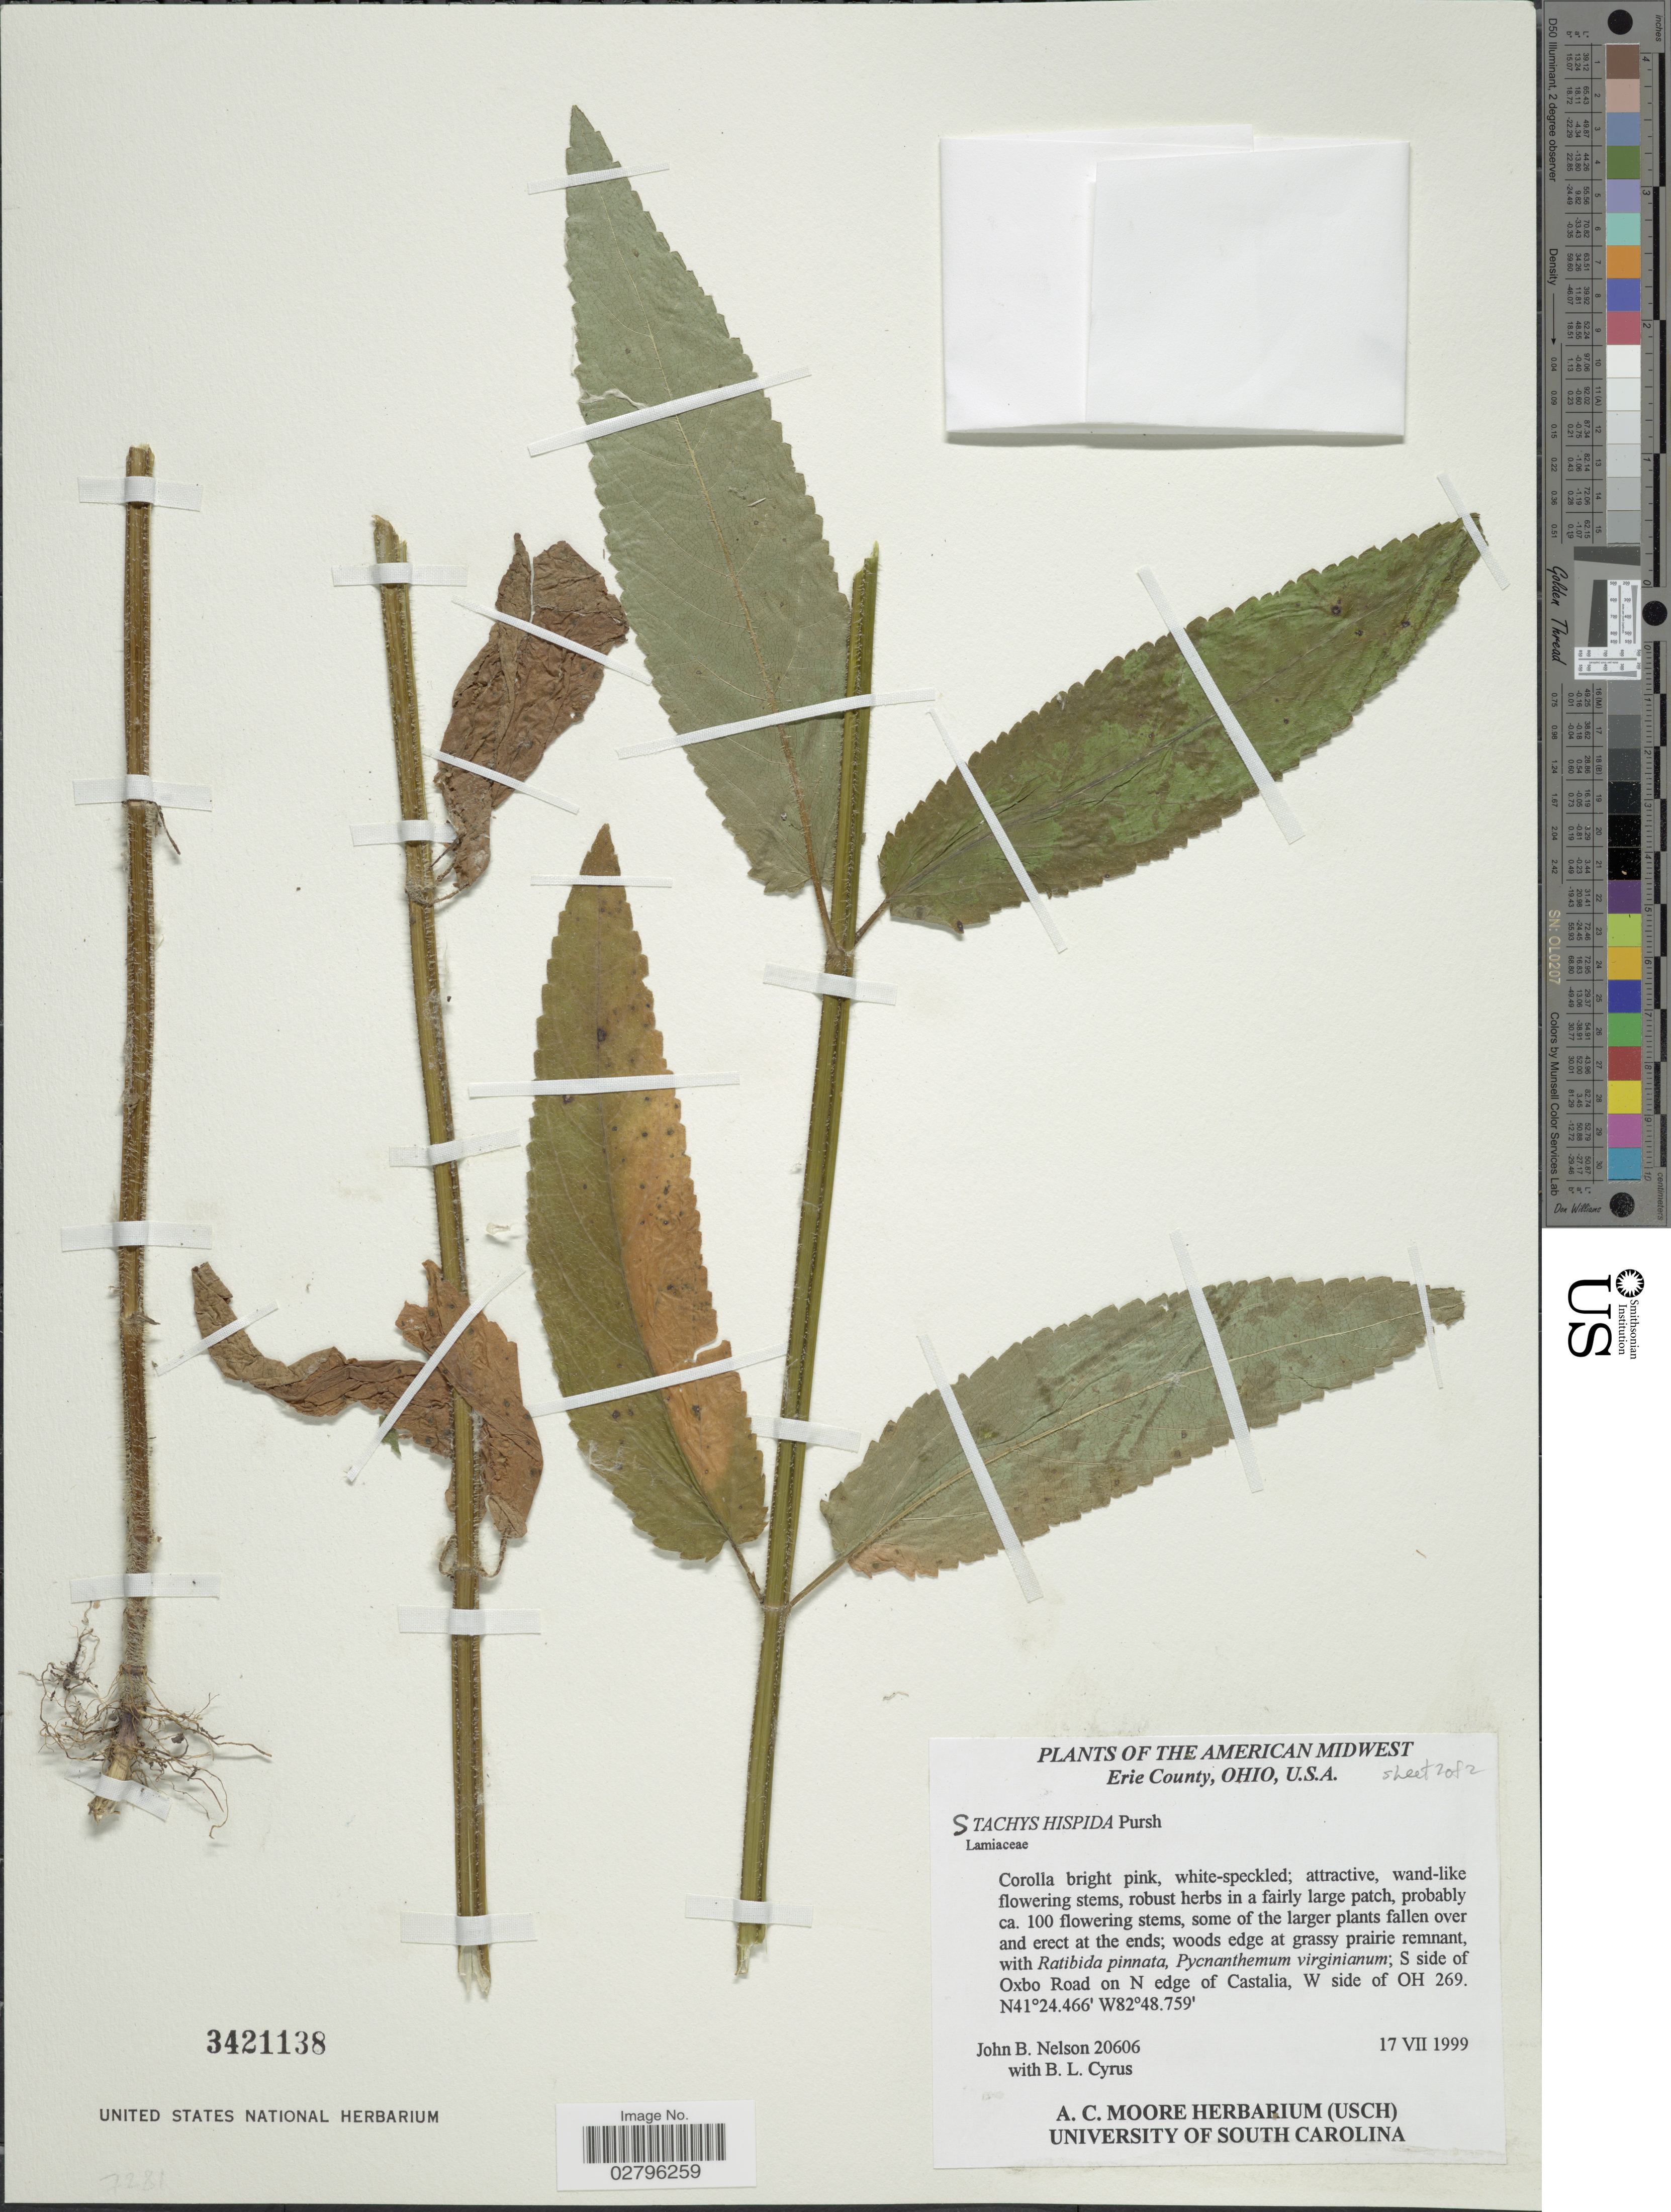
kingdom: Plantae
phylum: Tracheophyta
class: Magnoliopsida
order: Lamiales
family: Lamiaceae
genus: Stachys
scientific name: Stachys hispida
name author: Pursh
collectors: J. B. Nelson & B. Cyrus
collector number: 20606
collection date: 1999-07-17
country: United States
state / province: Ohio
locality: American Midwest. Erie County. S side of Oxbo Road on N edge of Castalia, W side of OH 269.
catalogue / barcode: US 3421138